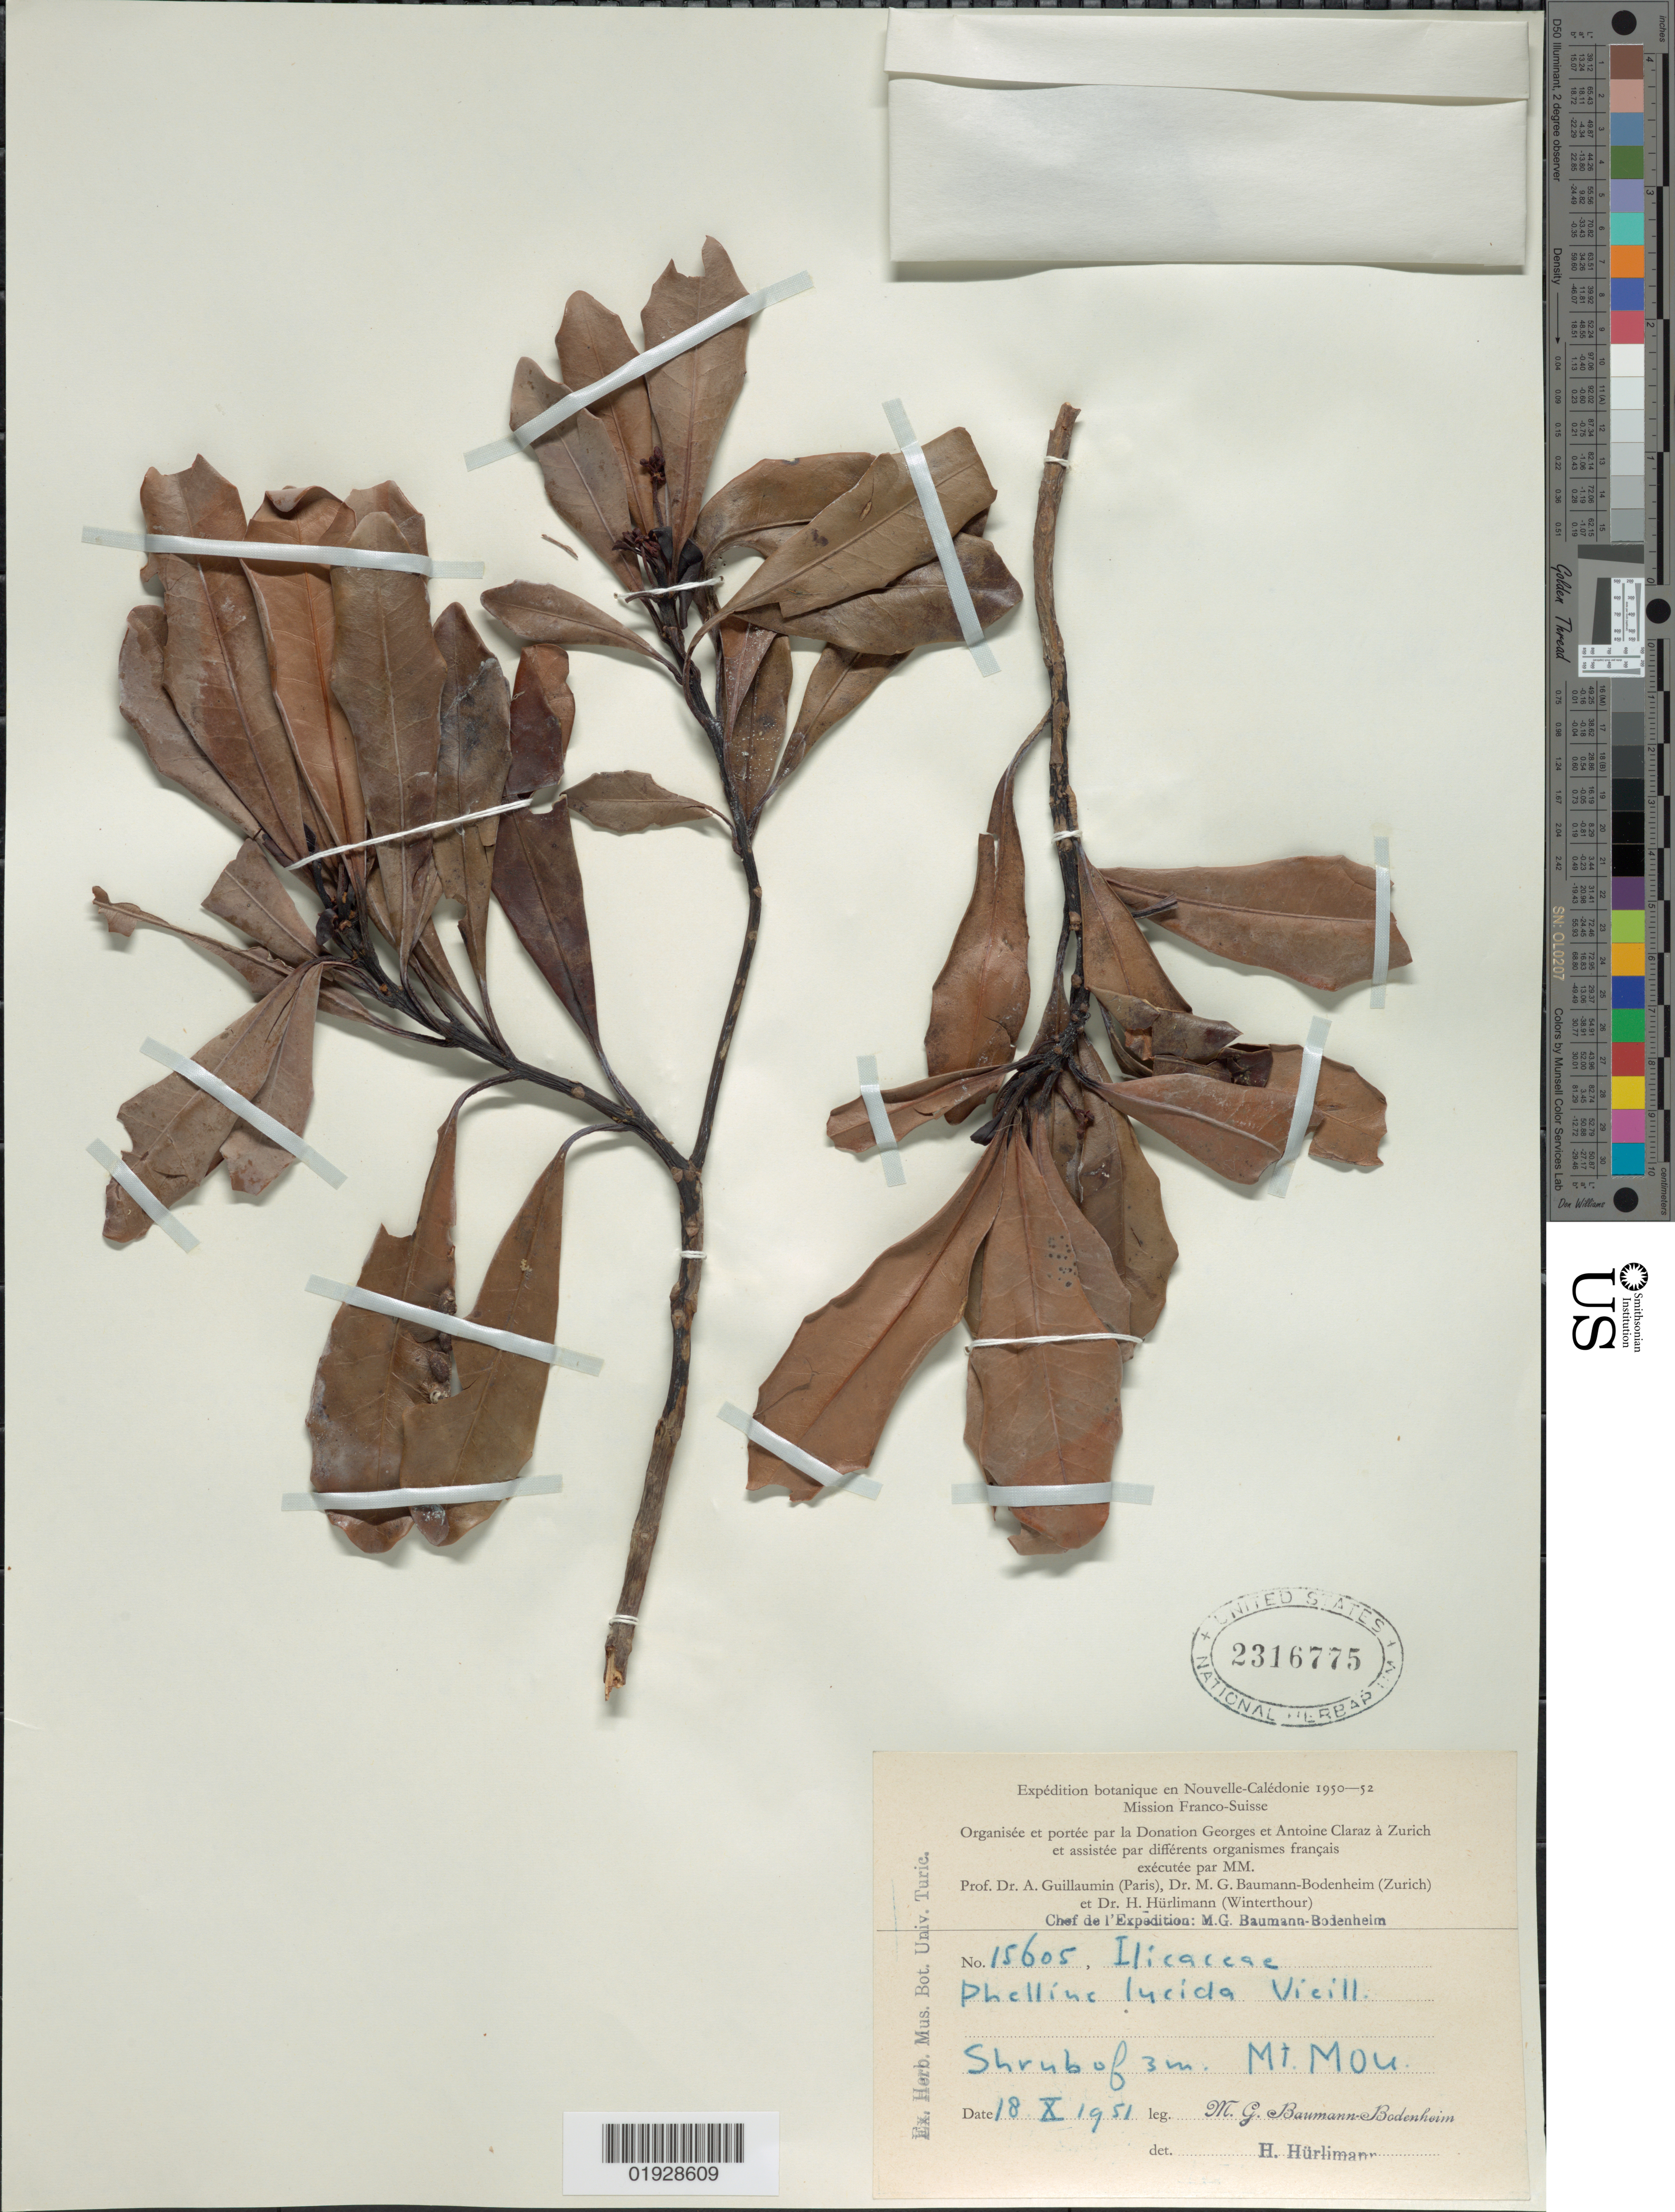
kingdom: Plantae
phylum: Tracheophyta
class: Magnoliopsida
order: Asterales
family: Phellinaceae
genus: Phelline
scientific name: Phelline lucida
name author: Vieill. ex Baill.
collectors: M. G. Baumann-Bodenheim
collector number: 15605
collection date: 1951-10-18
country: New Caledonia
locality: Mt. Mou.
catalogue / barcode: US 2316775